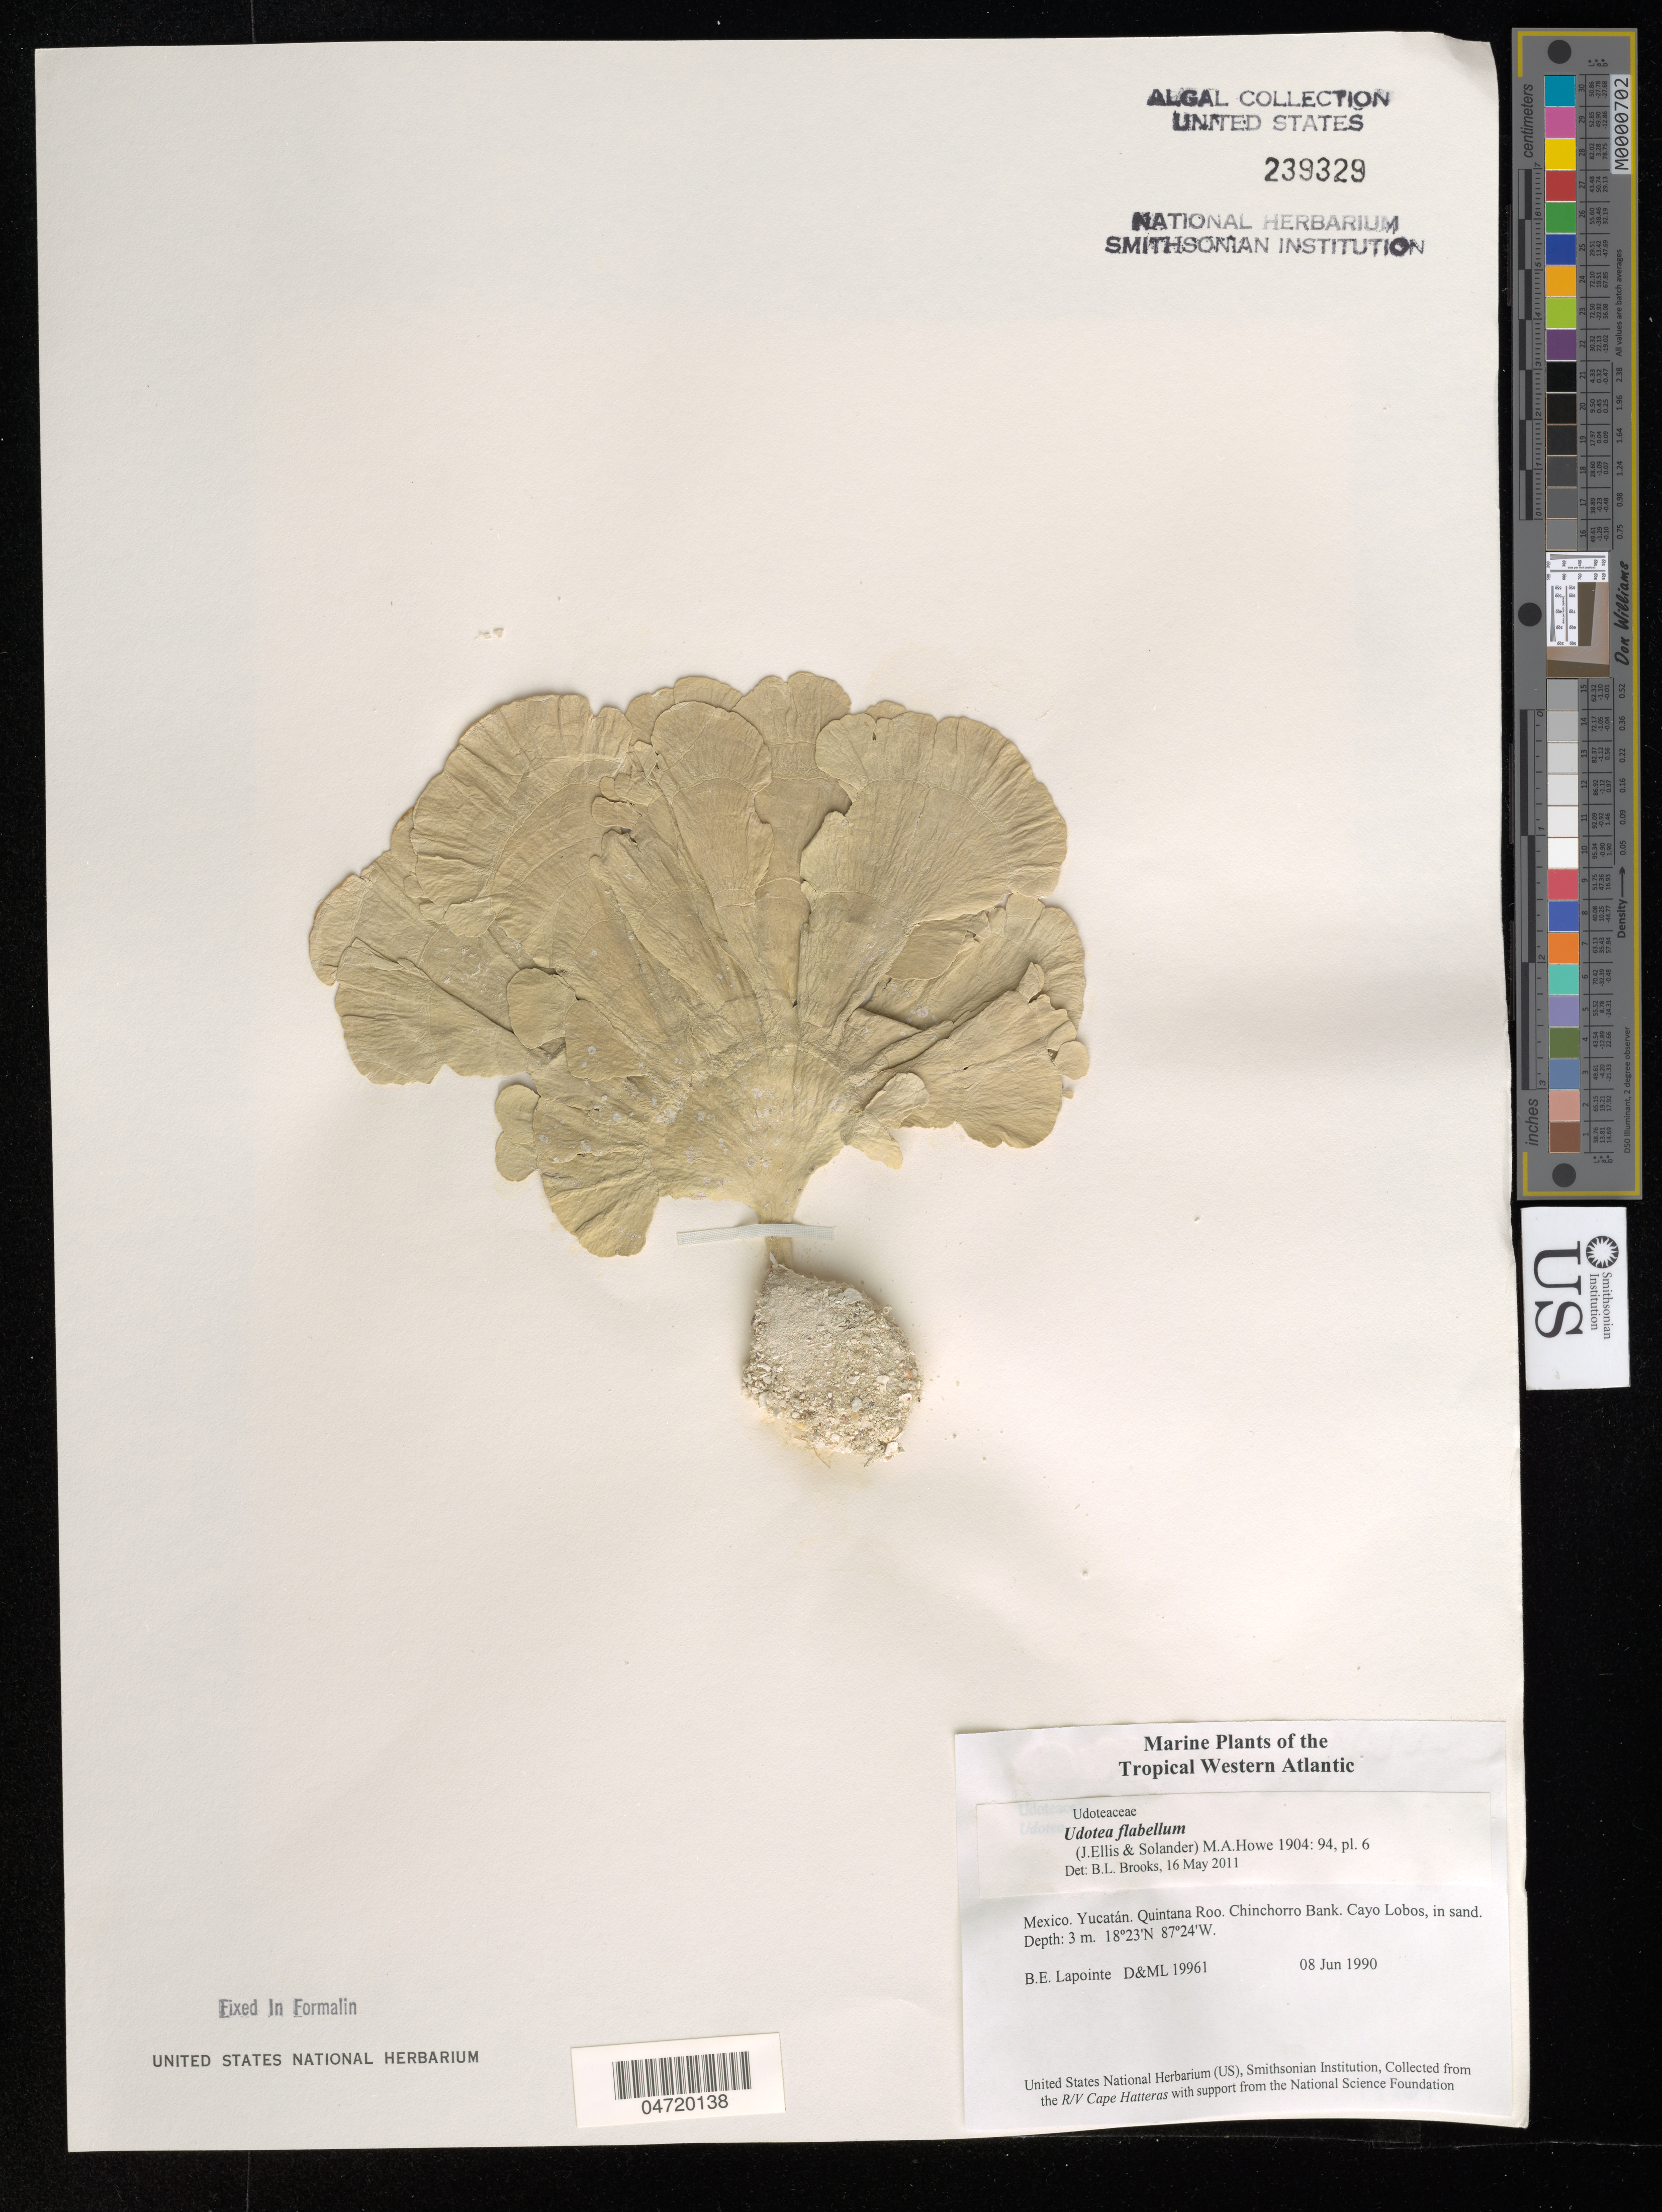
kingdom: Plantae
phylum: Chlorophyta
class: Ulvophyceae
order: Bryopsidales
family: Udoteaceae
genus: Udotea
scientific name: Udotea flabellum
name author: (J. Ellis & Sol.) M. Howe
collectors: B. Lapointe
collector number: D&ML19961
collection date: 1990-06-08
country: Mexico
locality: The Tropical Western Atlantic. Yucatân. Quintana Roo. Chinchorro Bank. Cayo Lobos, in sand.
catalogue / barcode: US 239329